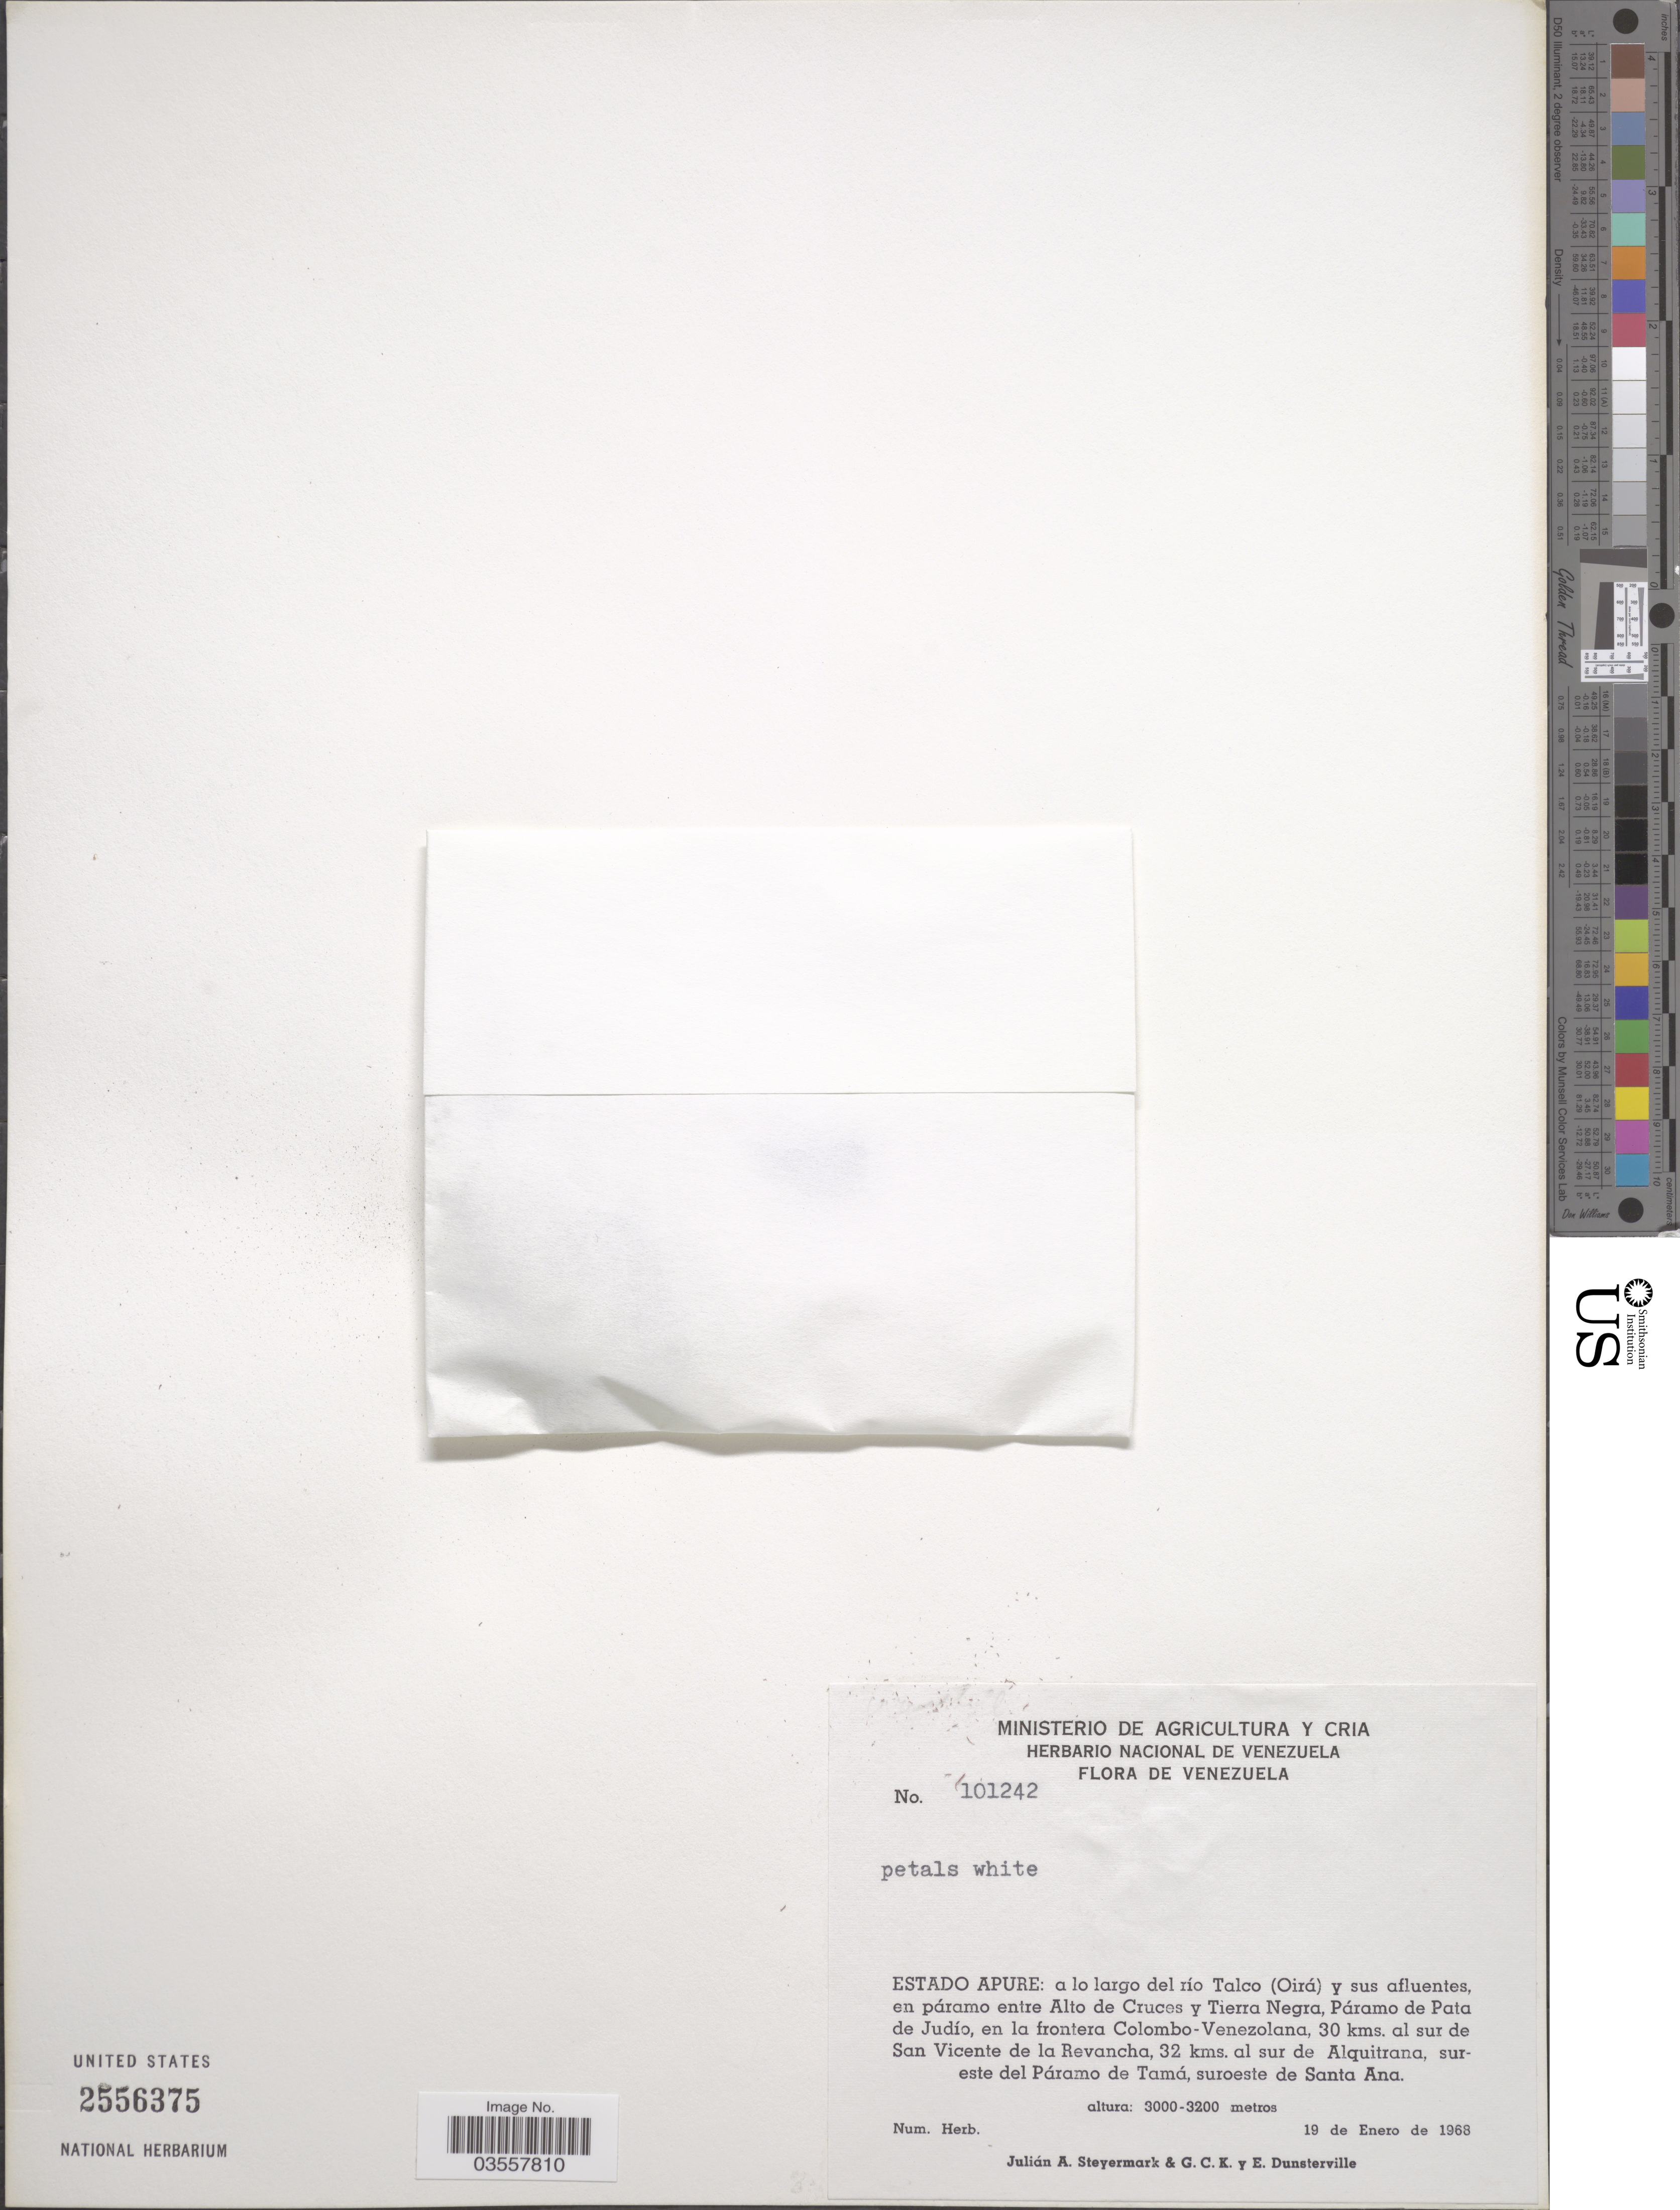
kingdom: Plantae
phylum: Tracheophyta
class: Magnoliopsida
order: Caryophyllales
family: Caryophyllaceae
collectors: J. Steyermark, G. C. K. Dunsterville & E. Dunsterville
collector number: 101242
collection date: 1968-01-19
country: Venezuela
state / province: Apure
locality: A lo largo del río Talco (Oirá) y sus afluentes, en páramo entre Alto de Cruces y Tierra Negra, Páramo de Pata de Judío, en la frontera Colombo-Venezolana, 30 kms. al sur de San Vicente de la Revancha, 32 kms. al sur de Alquitrana, sureste de Páramo de Tamá, suroeste de Santa Ana.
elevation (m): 3000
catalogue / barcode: US 2556375